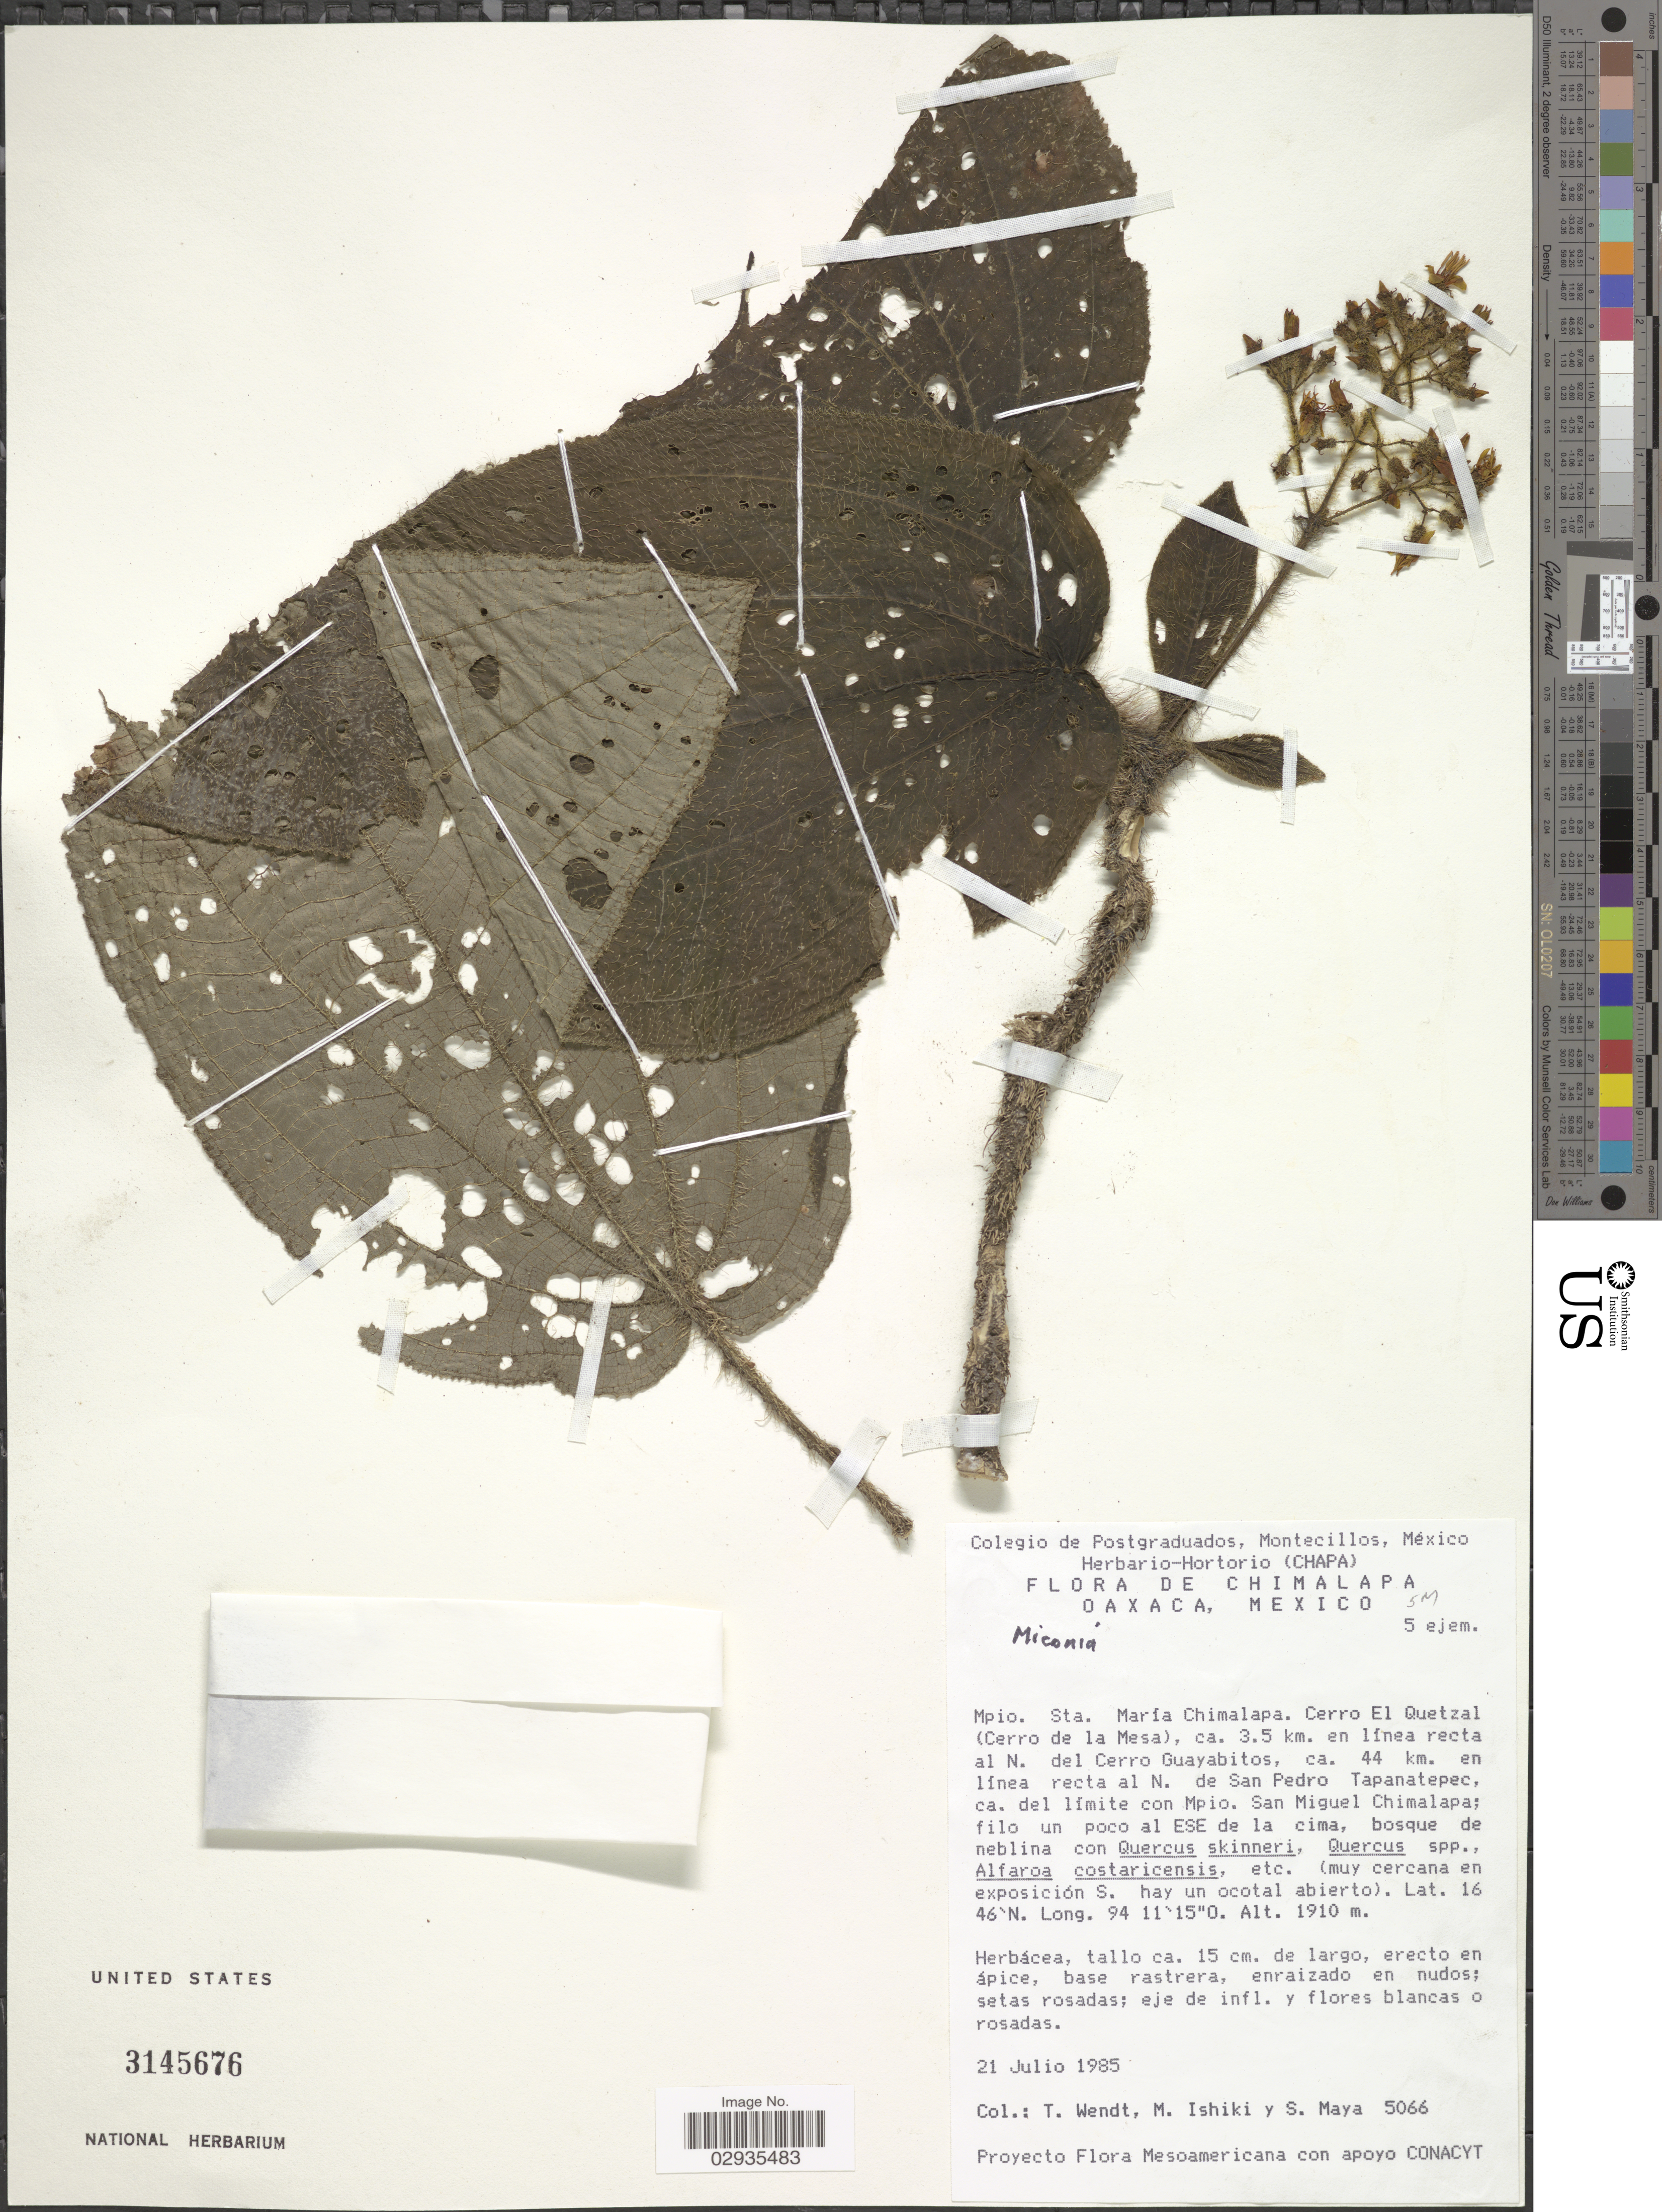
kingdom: Plantae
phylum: Tracheophyta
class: Magnoliopsida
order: Myrtales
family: Melastomataceae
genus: Miconia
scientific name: Miconia sp.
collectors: T. L. Wendt, M. Ishiki & S. Maya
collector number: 5066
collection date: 1985-07-21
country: Mexico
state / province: Oaxaca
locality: Chimalapa, Mpio. Sta. María Chimalapa, Cerro El Quetzal (Cerro de la Mesa), ca. 3.5 km. en línea recta al N. del Cerro Guayabitos, ca. 44 km. en línea recta al N. de San Pedro Tapanatepec, ca. del límite con Mpio. San Miguel Chimalapa, filo un poco al ESE de la cima.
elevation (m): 1910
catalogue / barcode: US 3145676